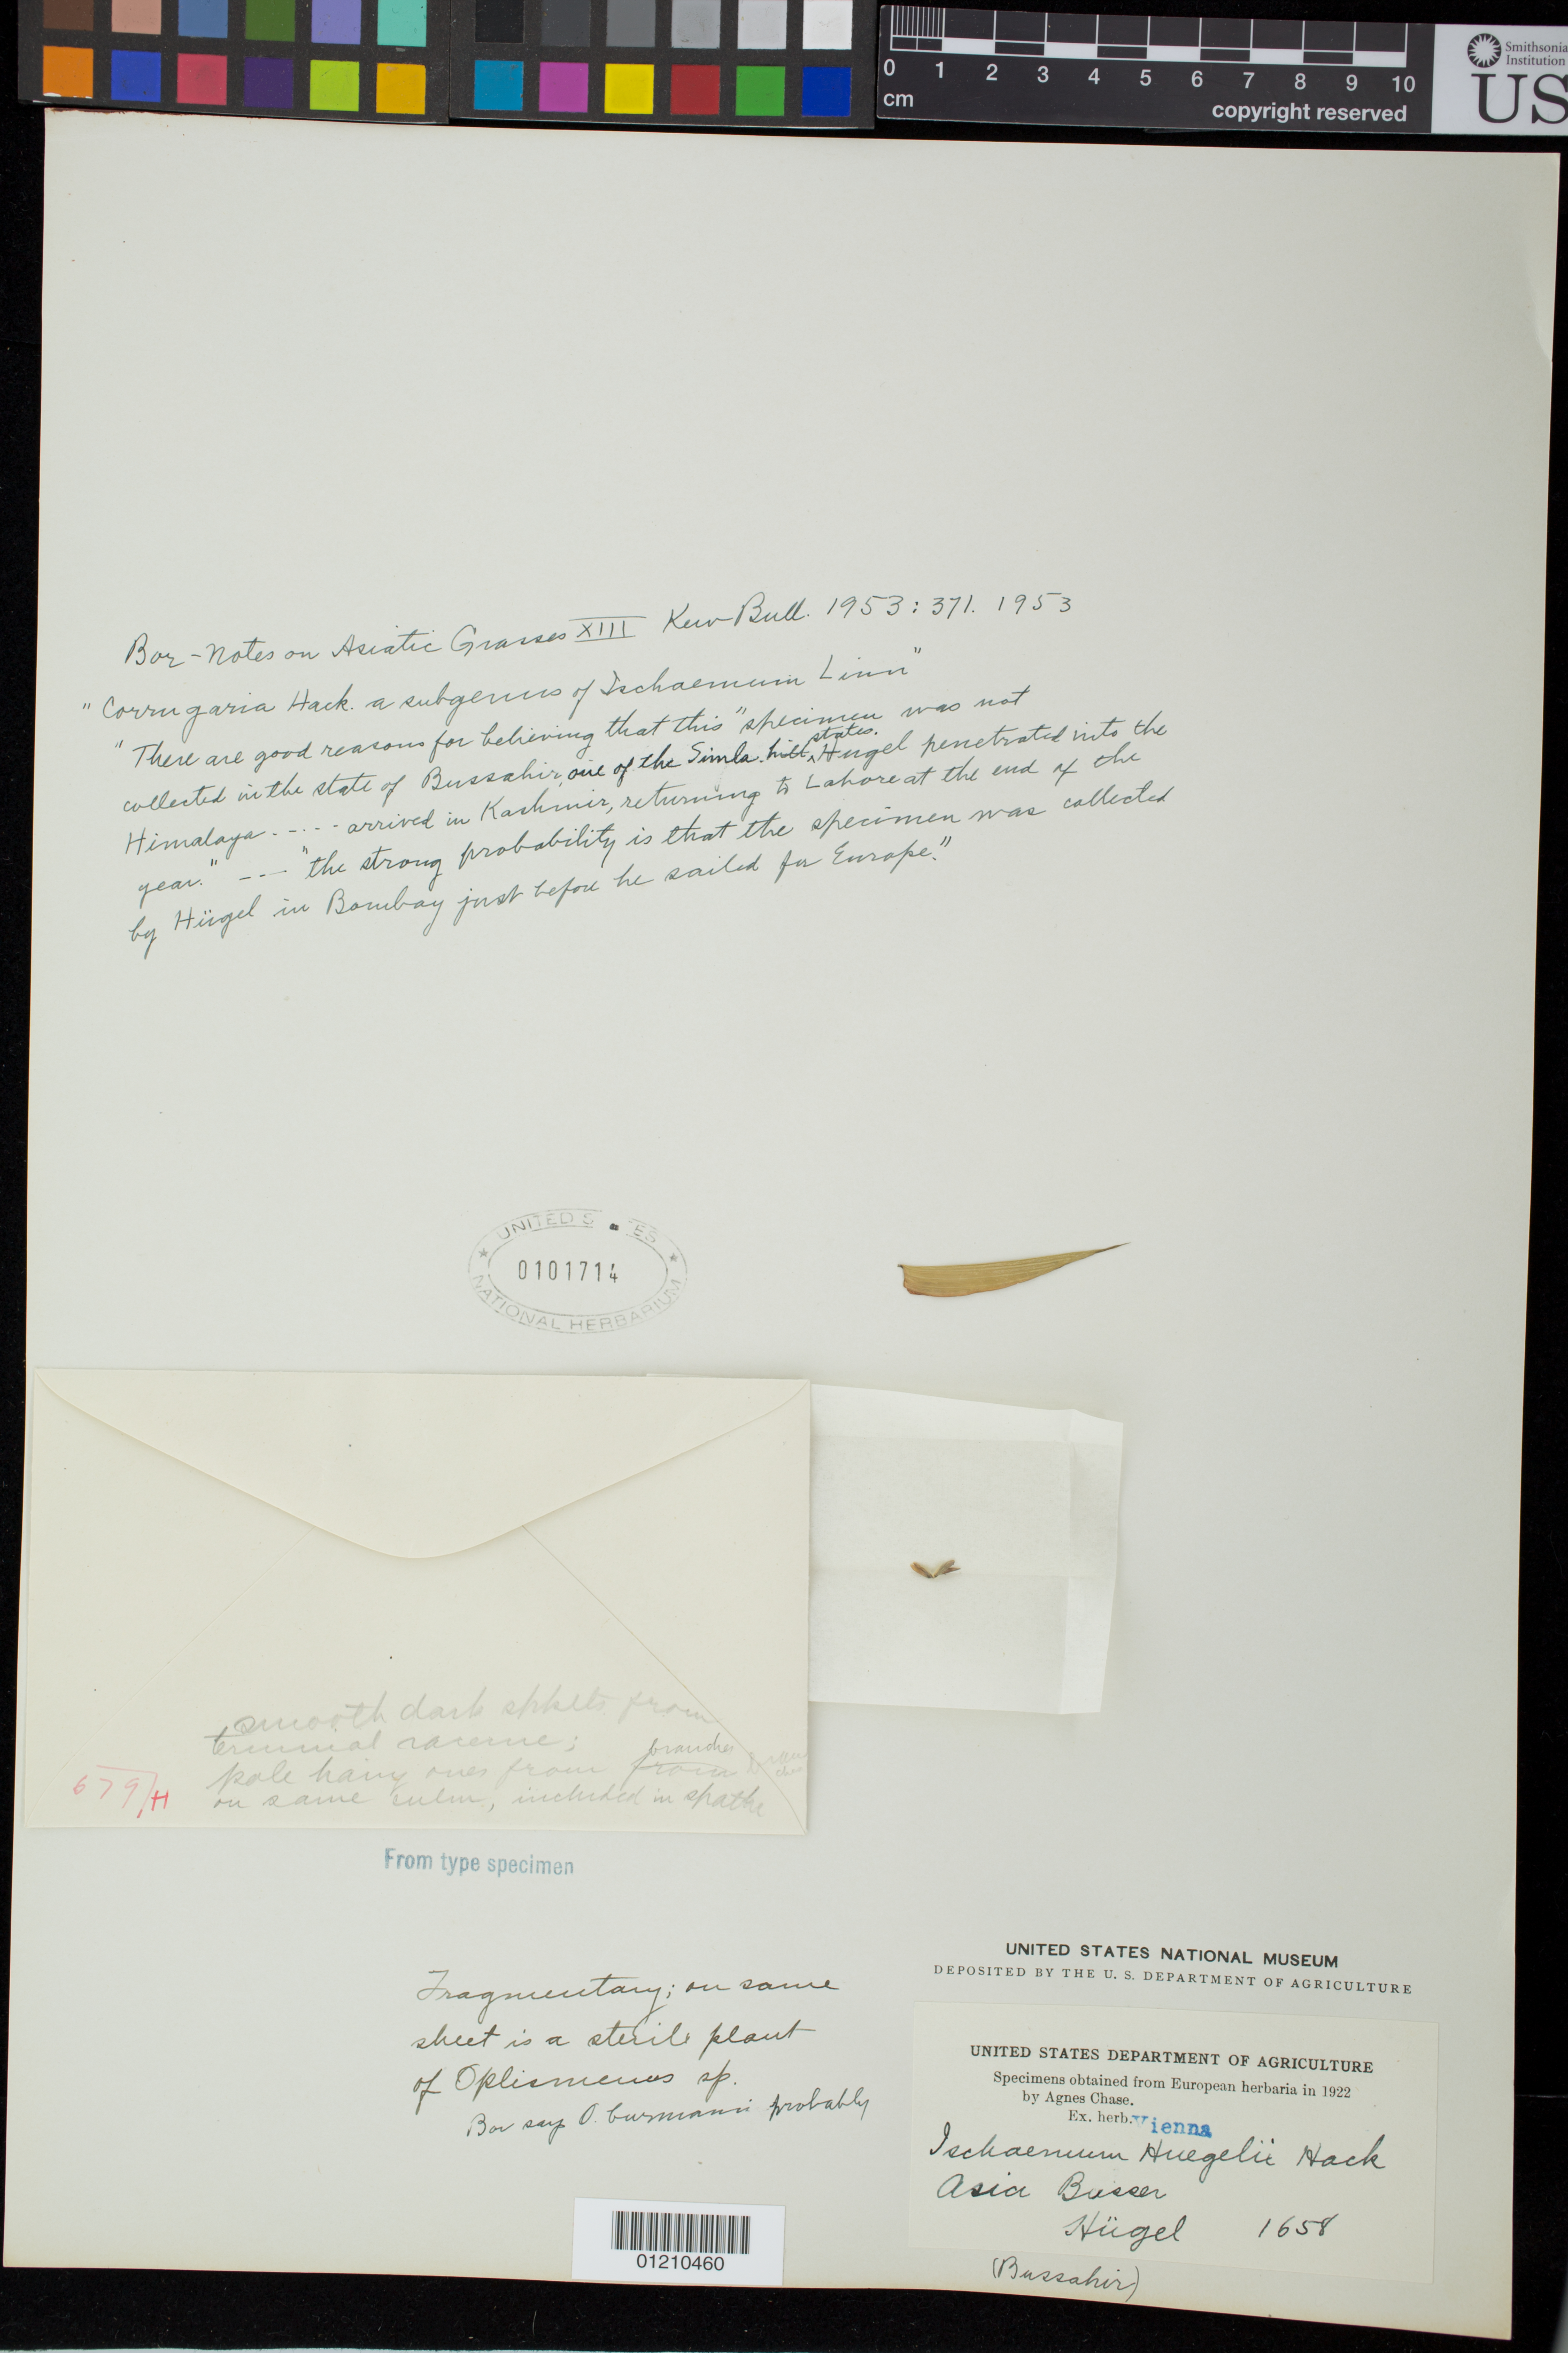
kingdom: Plantae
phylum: Tracheophyta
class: Liliopsida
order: Poales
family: Poaceae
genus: Ischaemum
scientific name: Ischaemum huegelii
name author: Hack.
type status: Isotype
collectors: Hugel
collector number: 1658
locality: Bussahir.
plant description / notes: Fragmentary material of type specimen ex herb.Vienna.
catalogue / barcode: US 101714